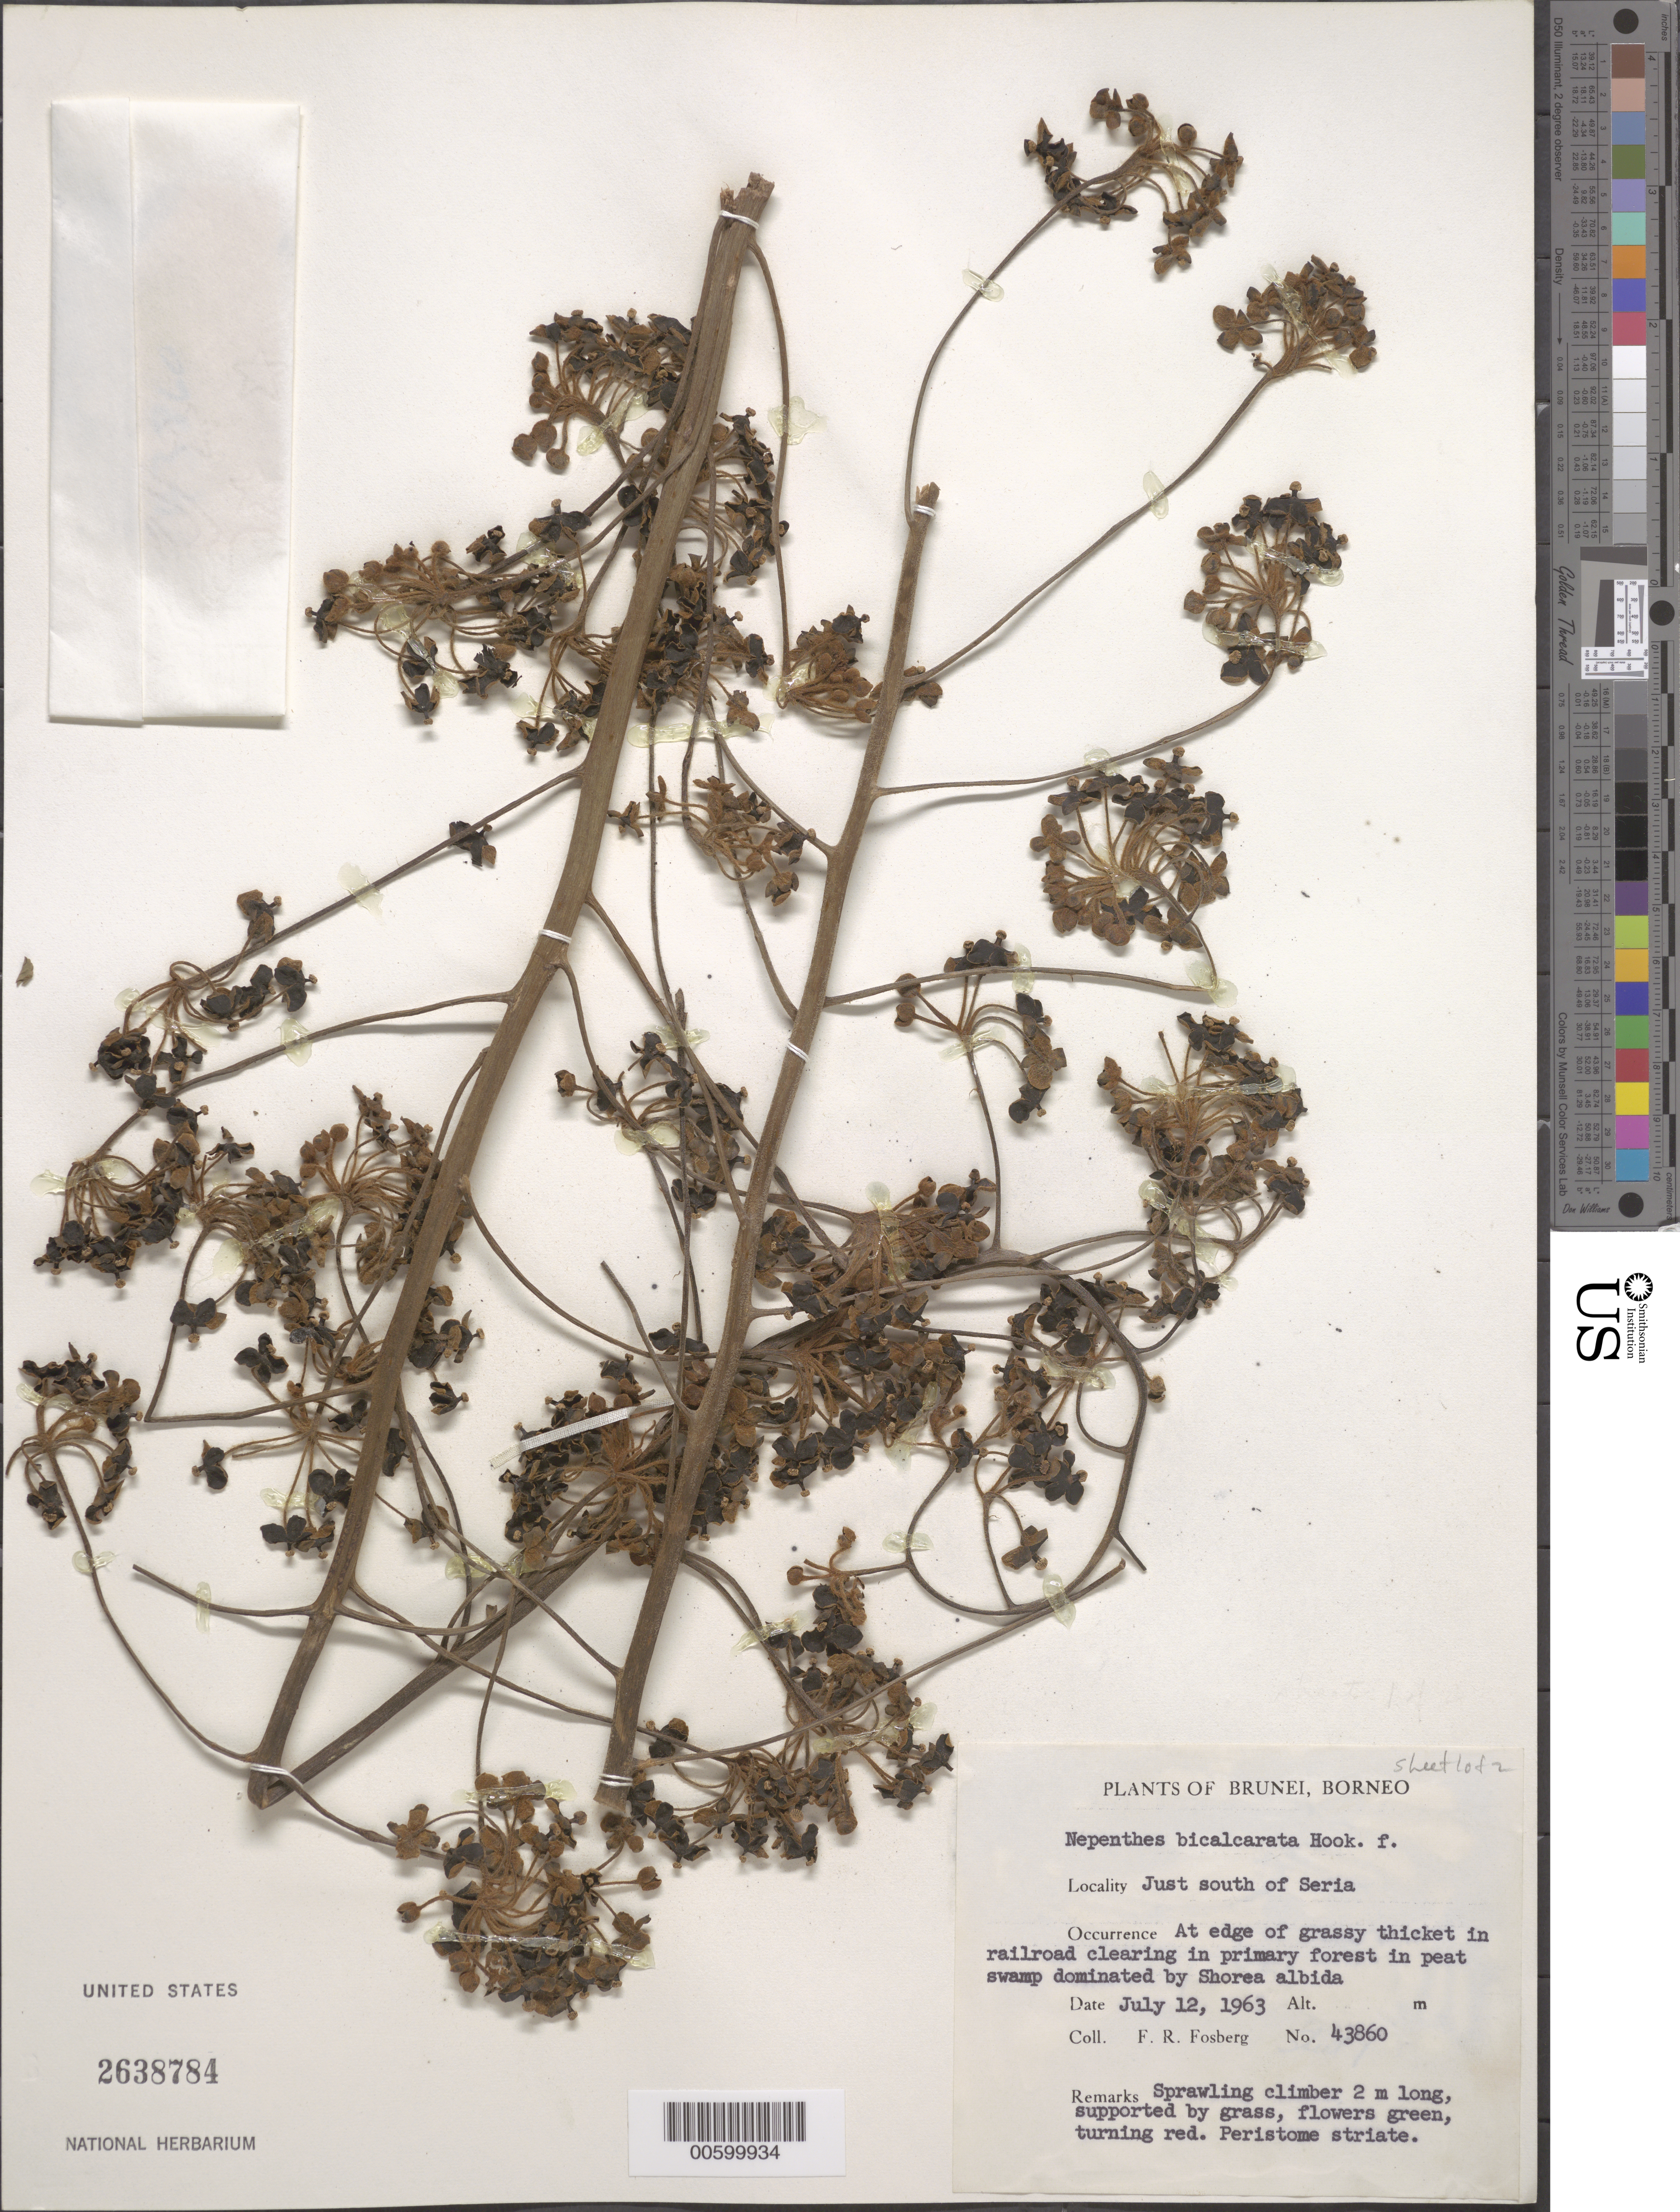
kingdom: Plantae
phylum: Tracheophyta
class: Magnoliopsida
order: Caryophyllales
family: Nepenthaceae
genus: Nepenthes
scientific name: Nepenthes bicalcarata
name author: Hook. f.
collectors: F. R. Fosberg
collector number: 43860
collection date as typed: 12 Jul 1963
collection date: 1963-07-12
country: Malaysia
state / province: Sarawak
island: Borneo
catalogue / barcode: US 2638784